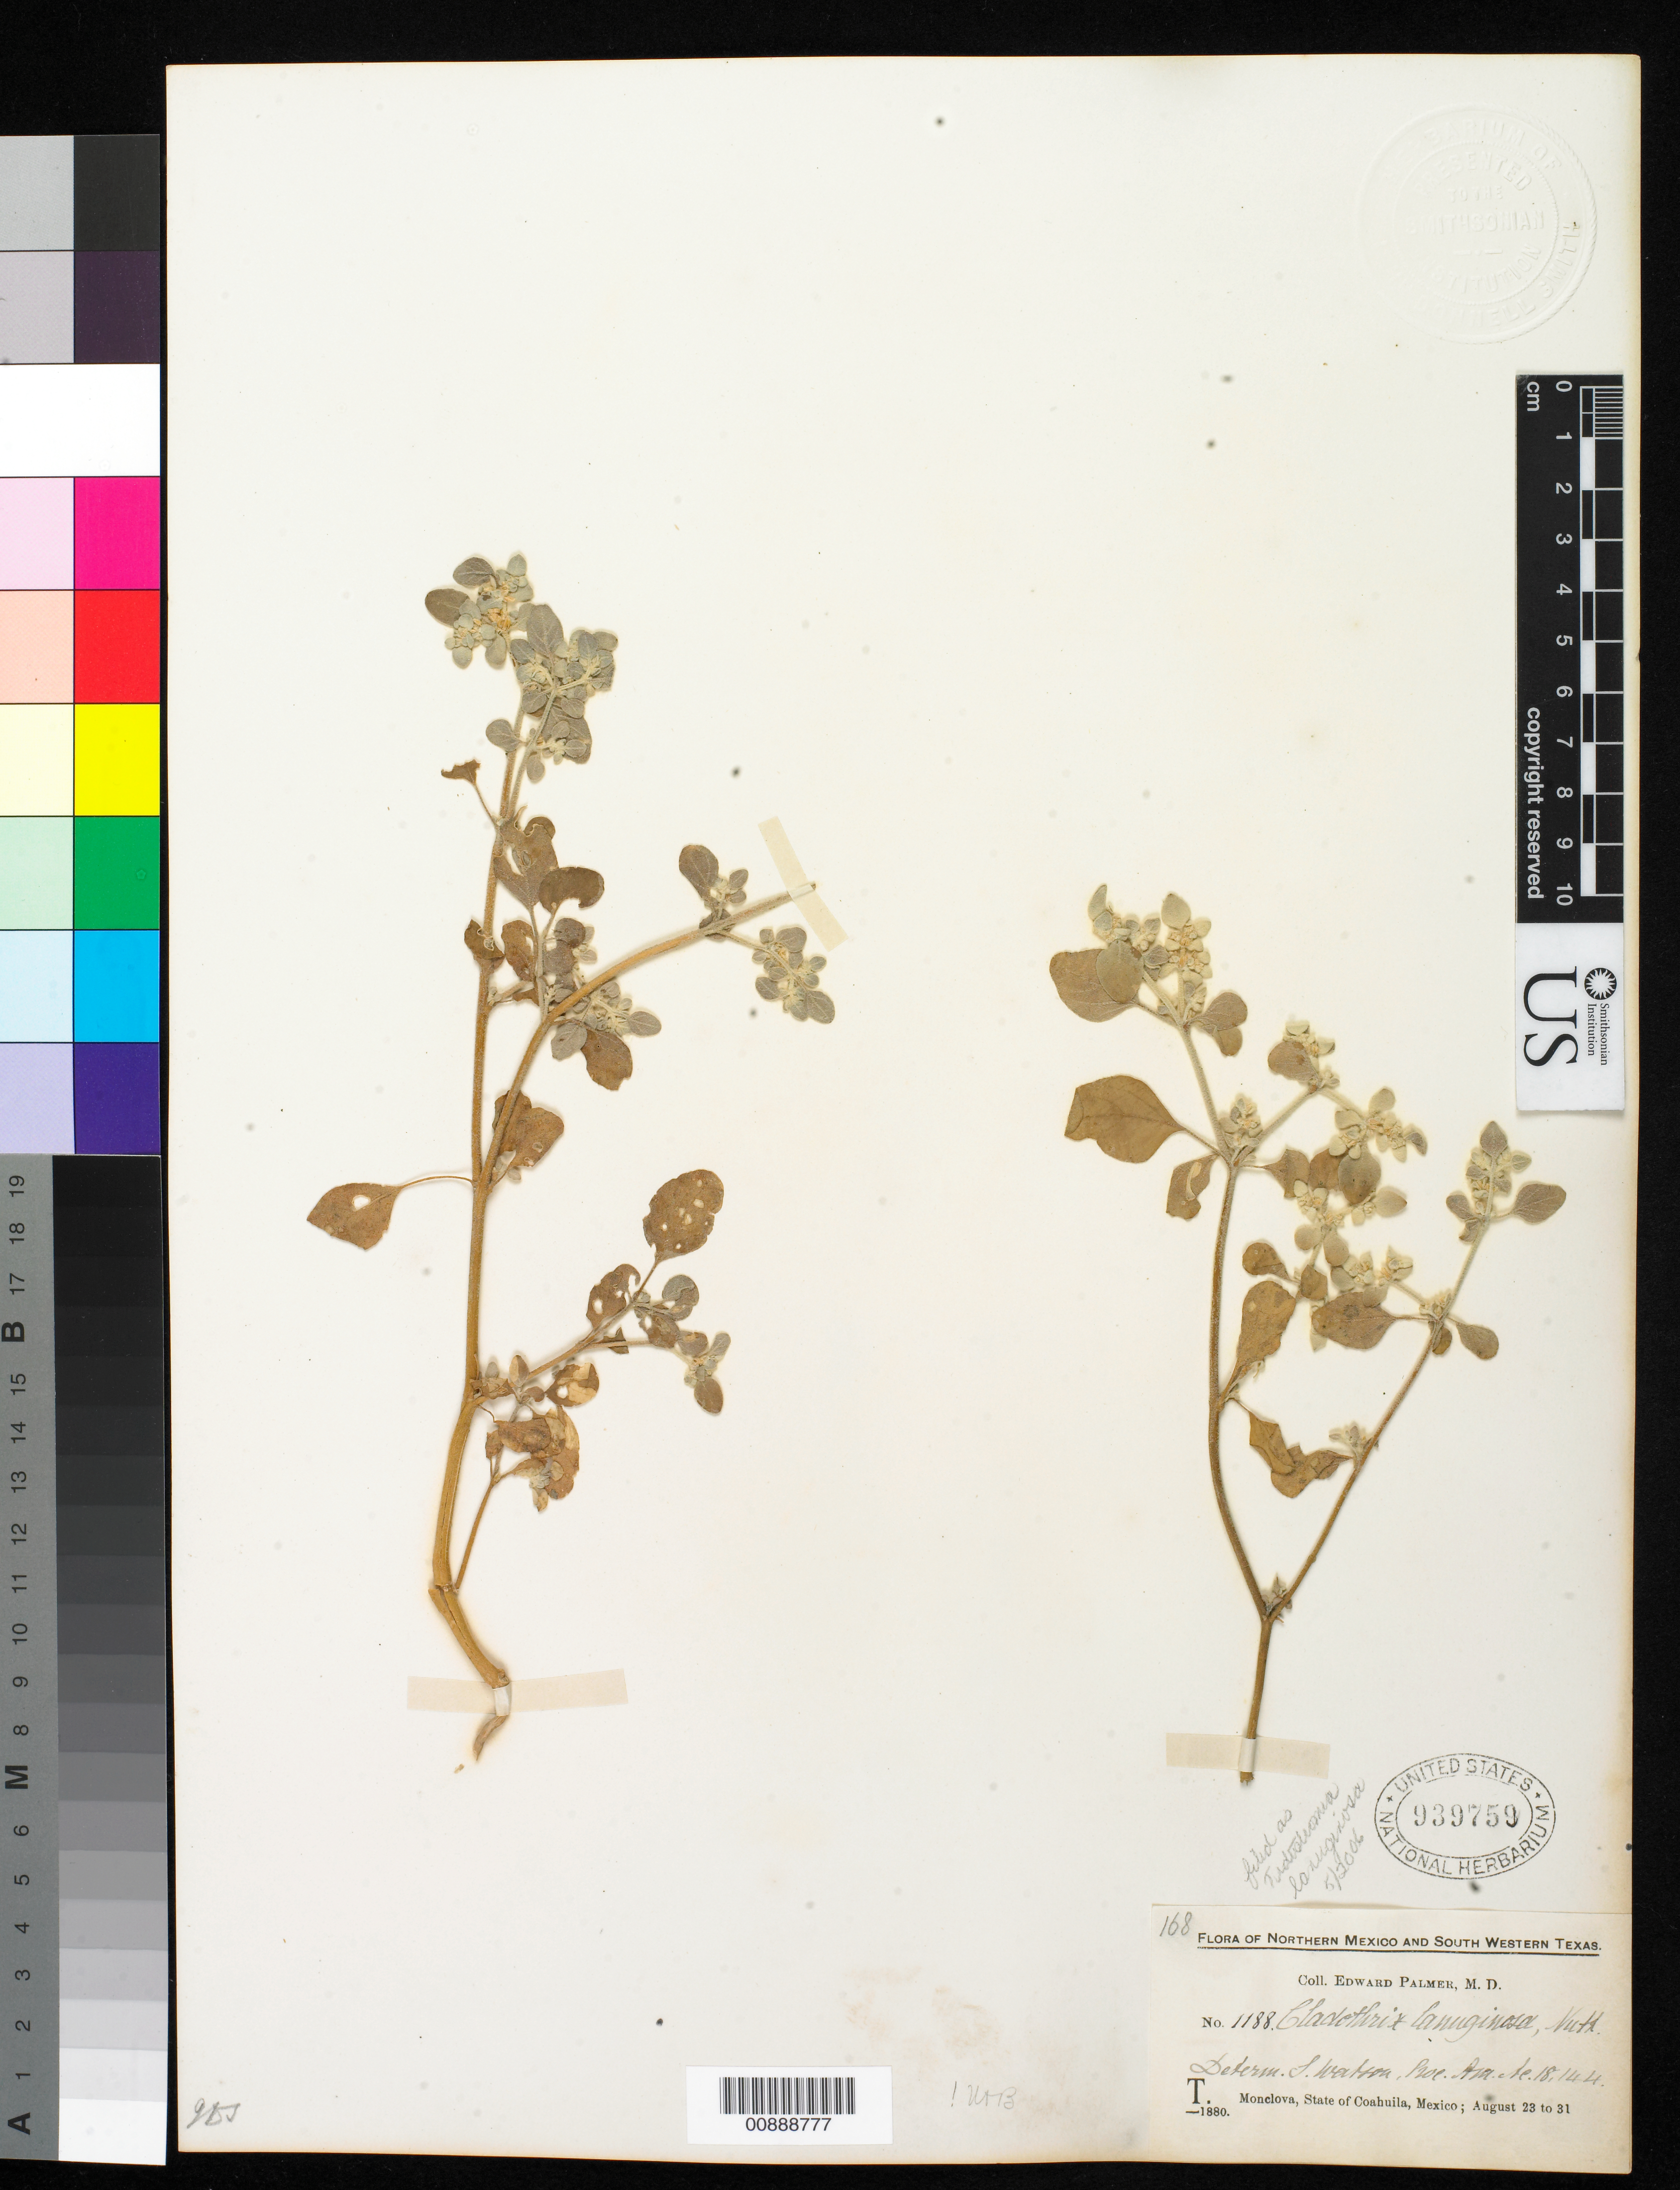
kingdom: Plantae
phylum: Tracheophyta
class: Magnoliopsida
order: Caryophyllales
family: Amaranthaceae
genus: Tidestromia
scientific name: Tidestromia lanuginosa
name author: (Nutt.) Standl.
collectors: E. Palmer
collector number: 1188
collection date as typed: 23 Aug 1880 to 31 Aug 1880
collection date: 1880-08-23/1880-08-31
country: Mexico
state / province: Coahuila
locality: T. Monclova, Coahuila.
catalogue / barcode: US 939759